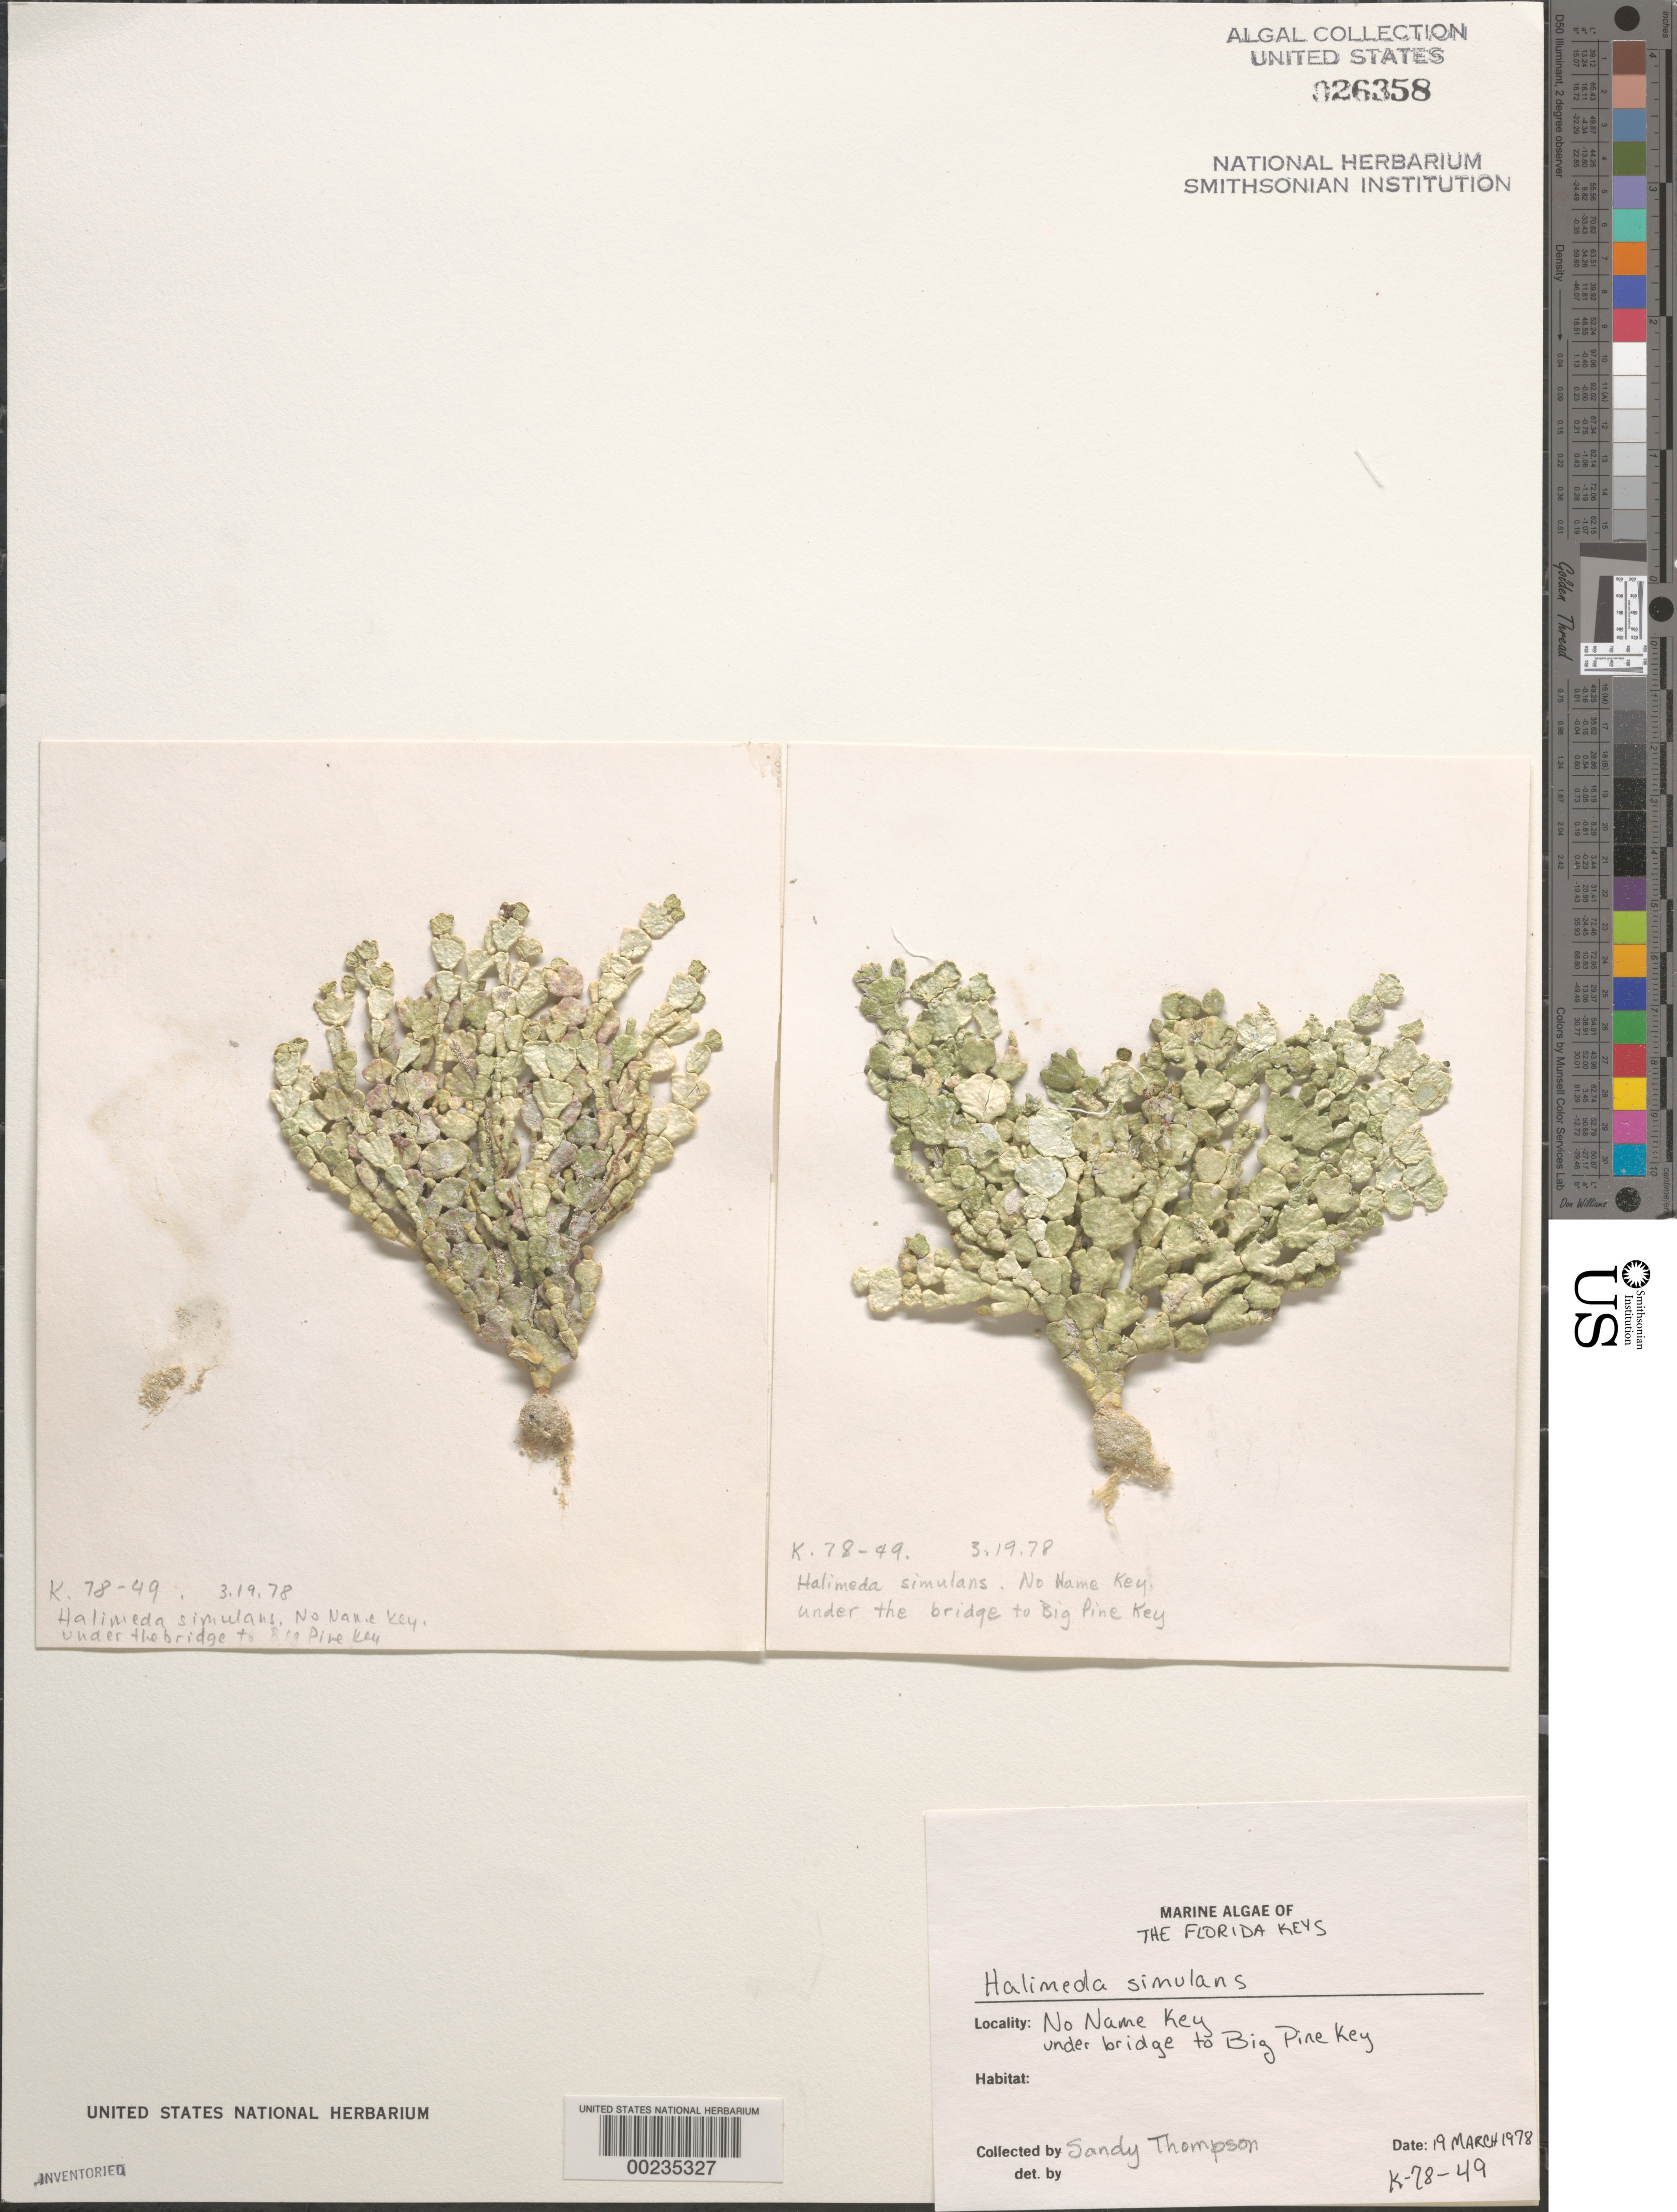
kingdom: Plantae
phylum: Chlorophyta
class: Ulvophyceae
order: Bryopsidales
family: Halimedaceae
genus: Halimeda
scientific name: Halimeda simulans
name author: M. Howe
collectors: S. Thompson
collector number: K-78-49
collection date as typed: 19 Mar 1978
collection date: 1978-03-19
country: United States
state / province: Florida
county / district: Monroe County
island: No Name Key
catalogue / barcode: US 26358